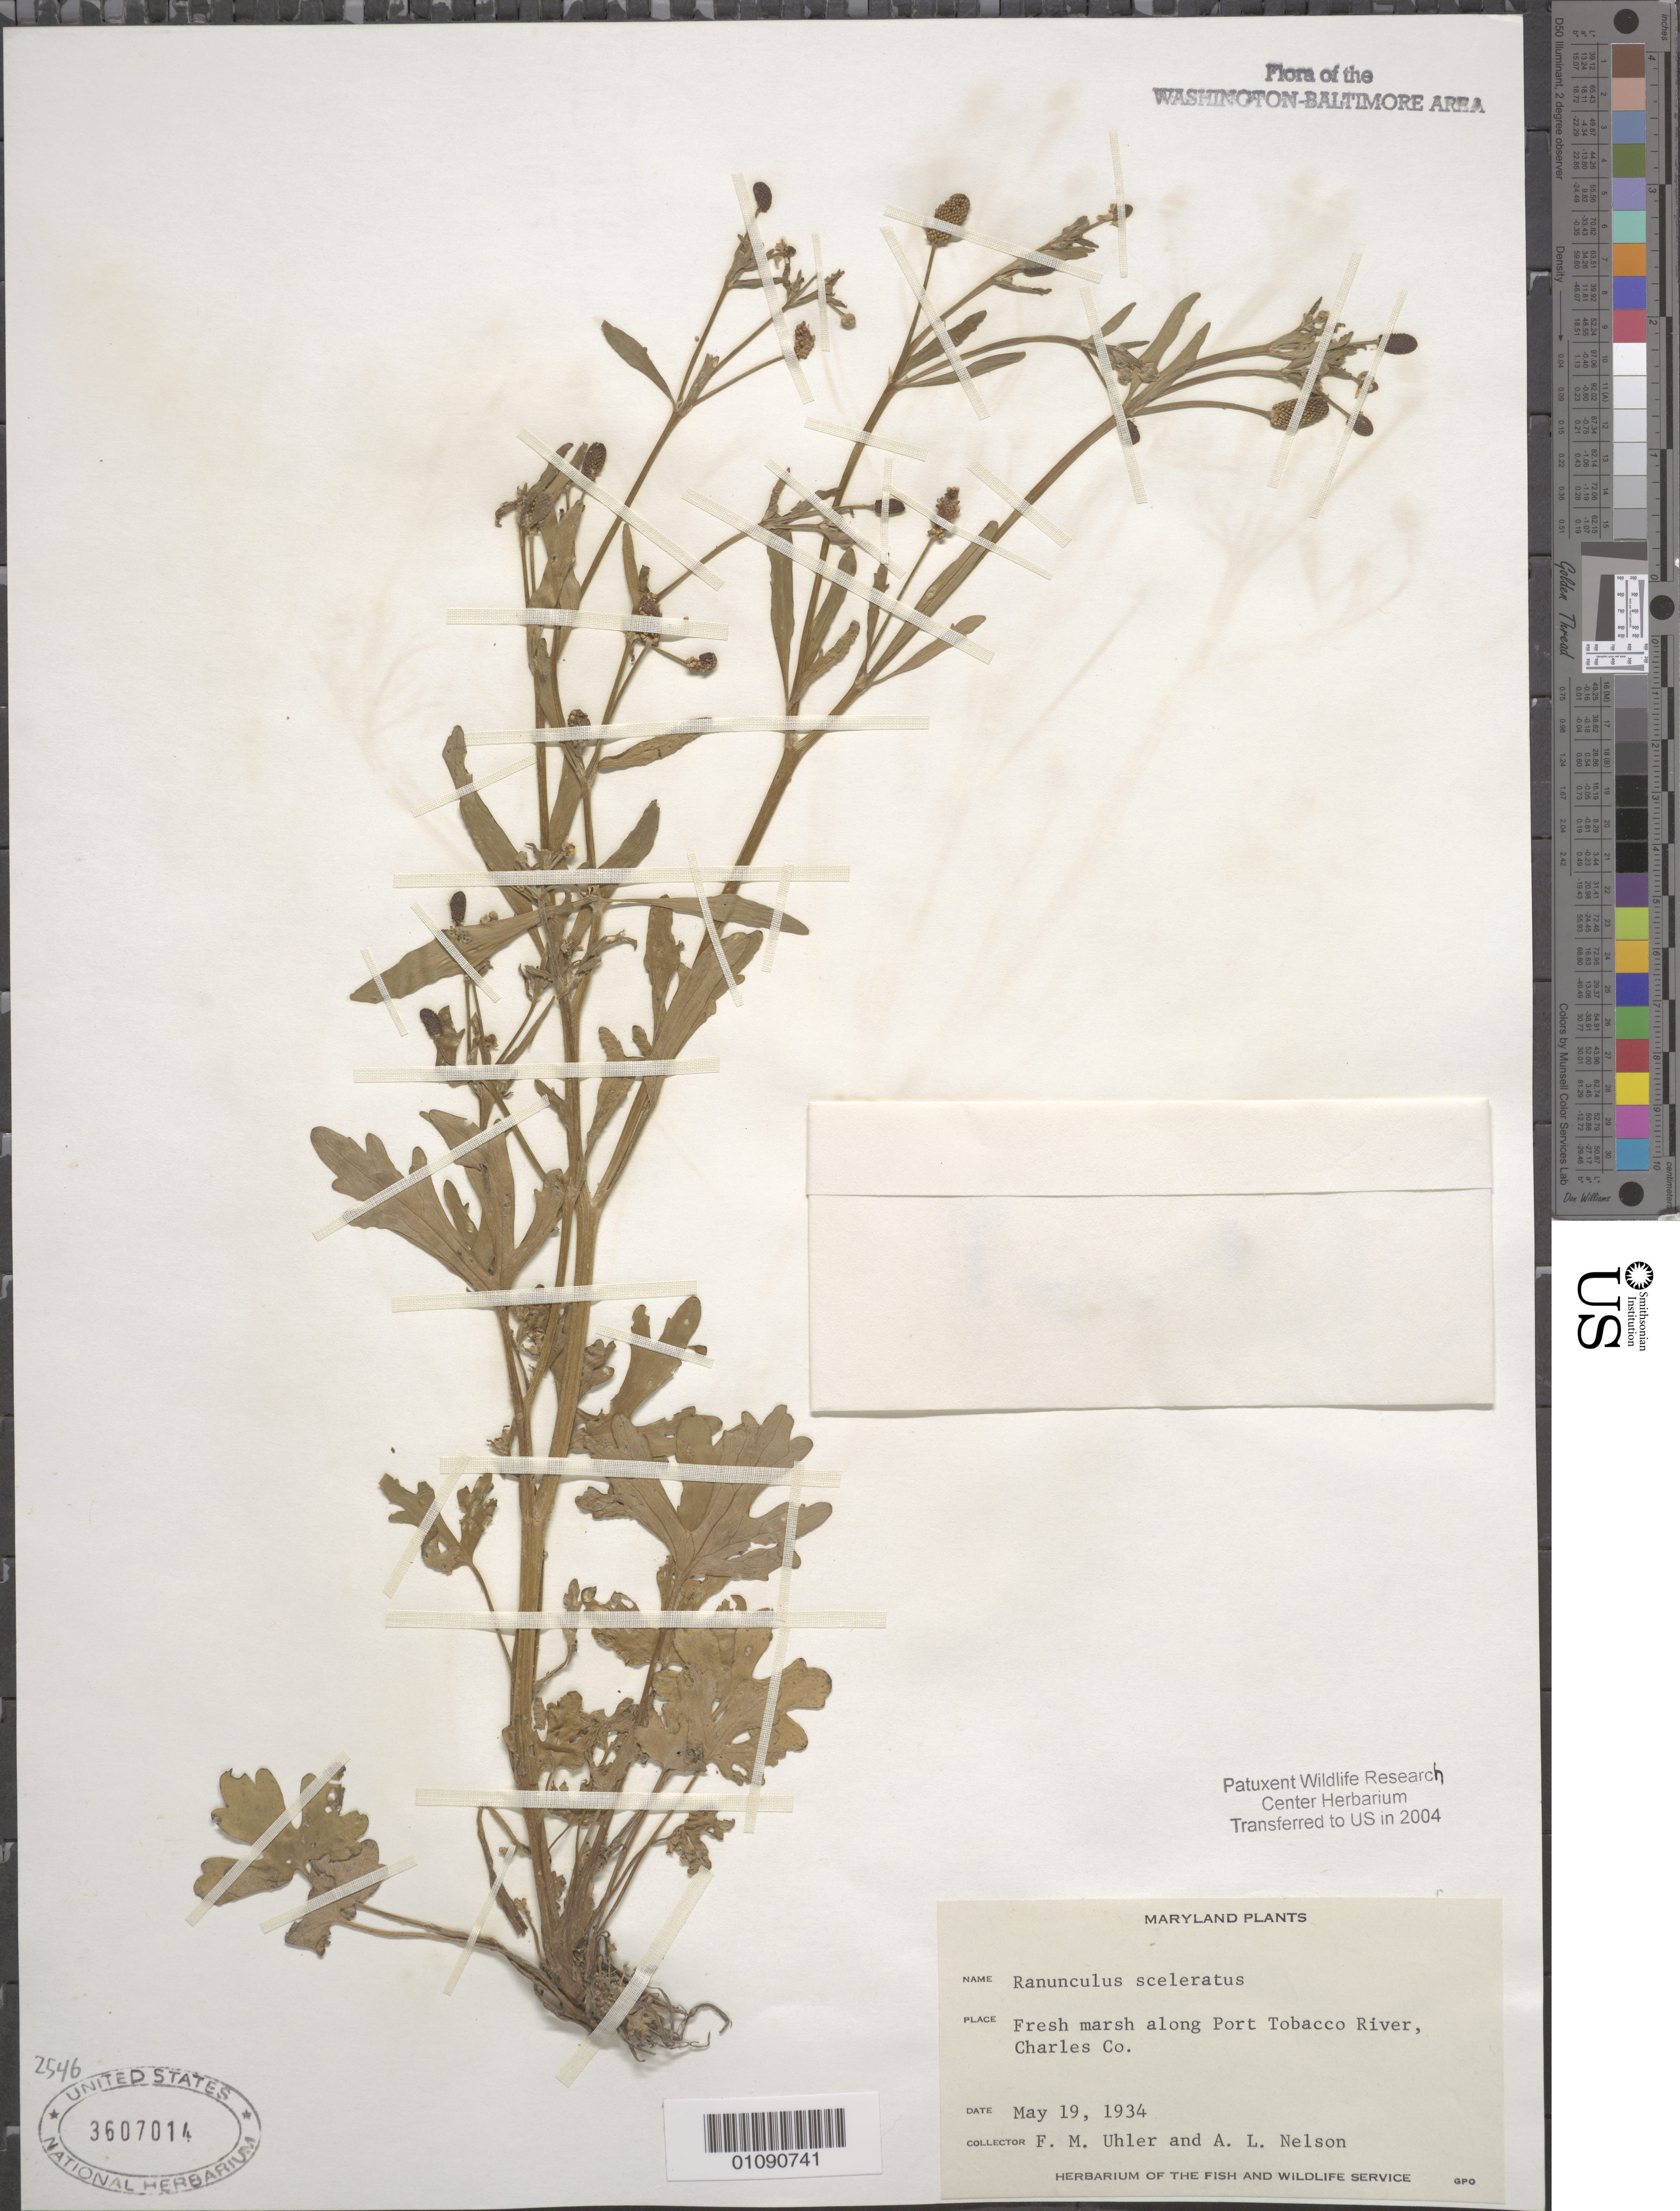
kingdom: Plantae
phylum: Tracheophyta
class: Magnoliopsida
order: Ranunculales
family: Ranunculaceae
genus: Ranunculus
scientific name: Ranunculus sceleratus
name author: L.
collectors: F. M. Uhler & A. L. Nelson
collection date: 1934-05-19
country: United States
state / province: Maryland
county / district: Charles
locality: Port Tobacco River.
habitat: Fresh marsh.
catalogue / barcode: US 3607014